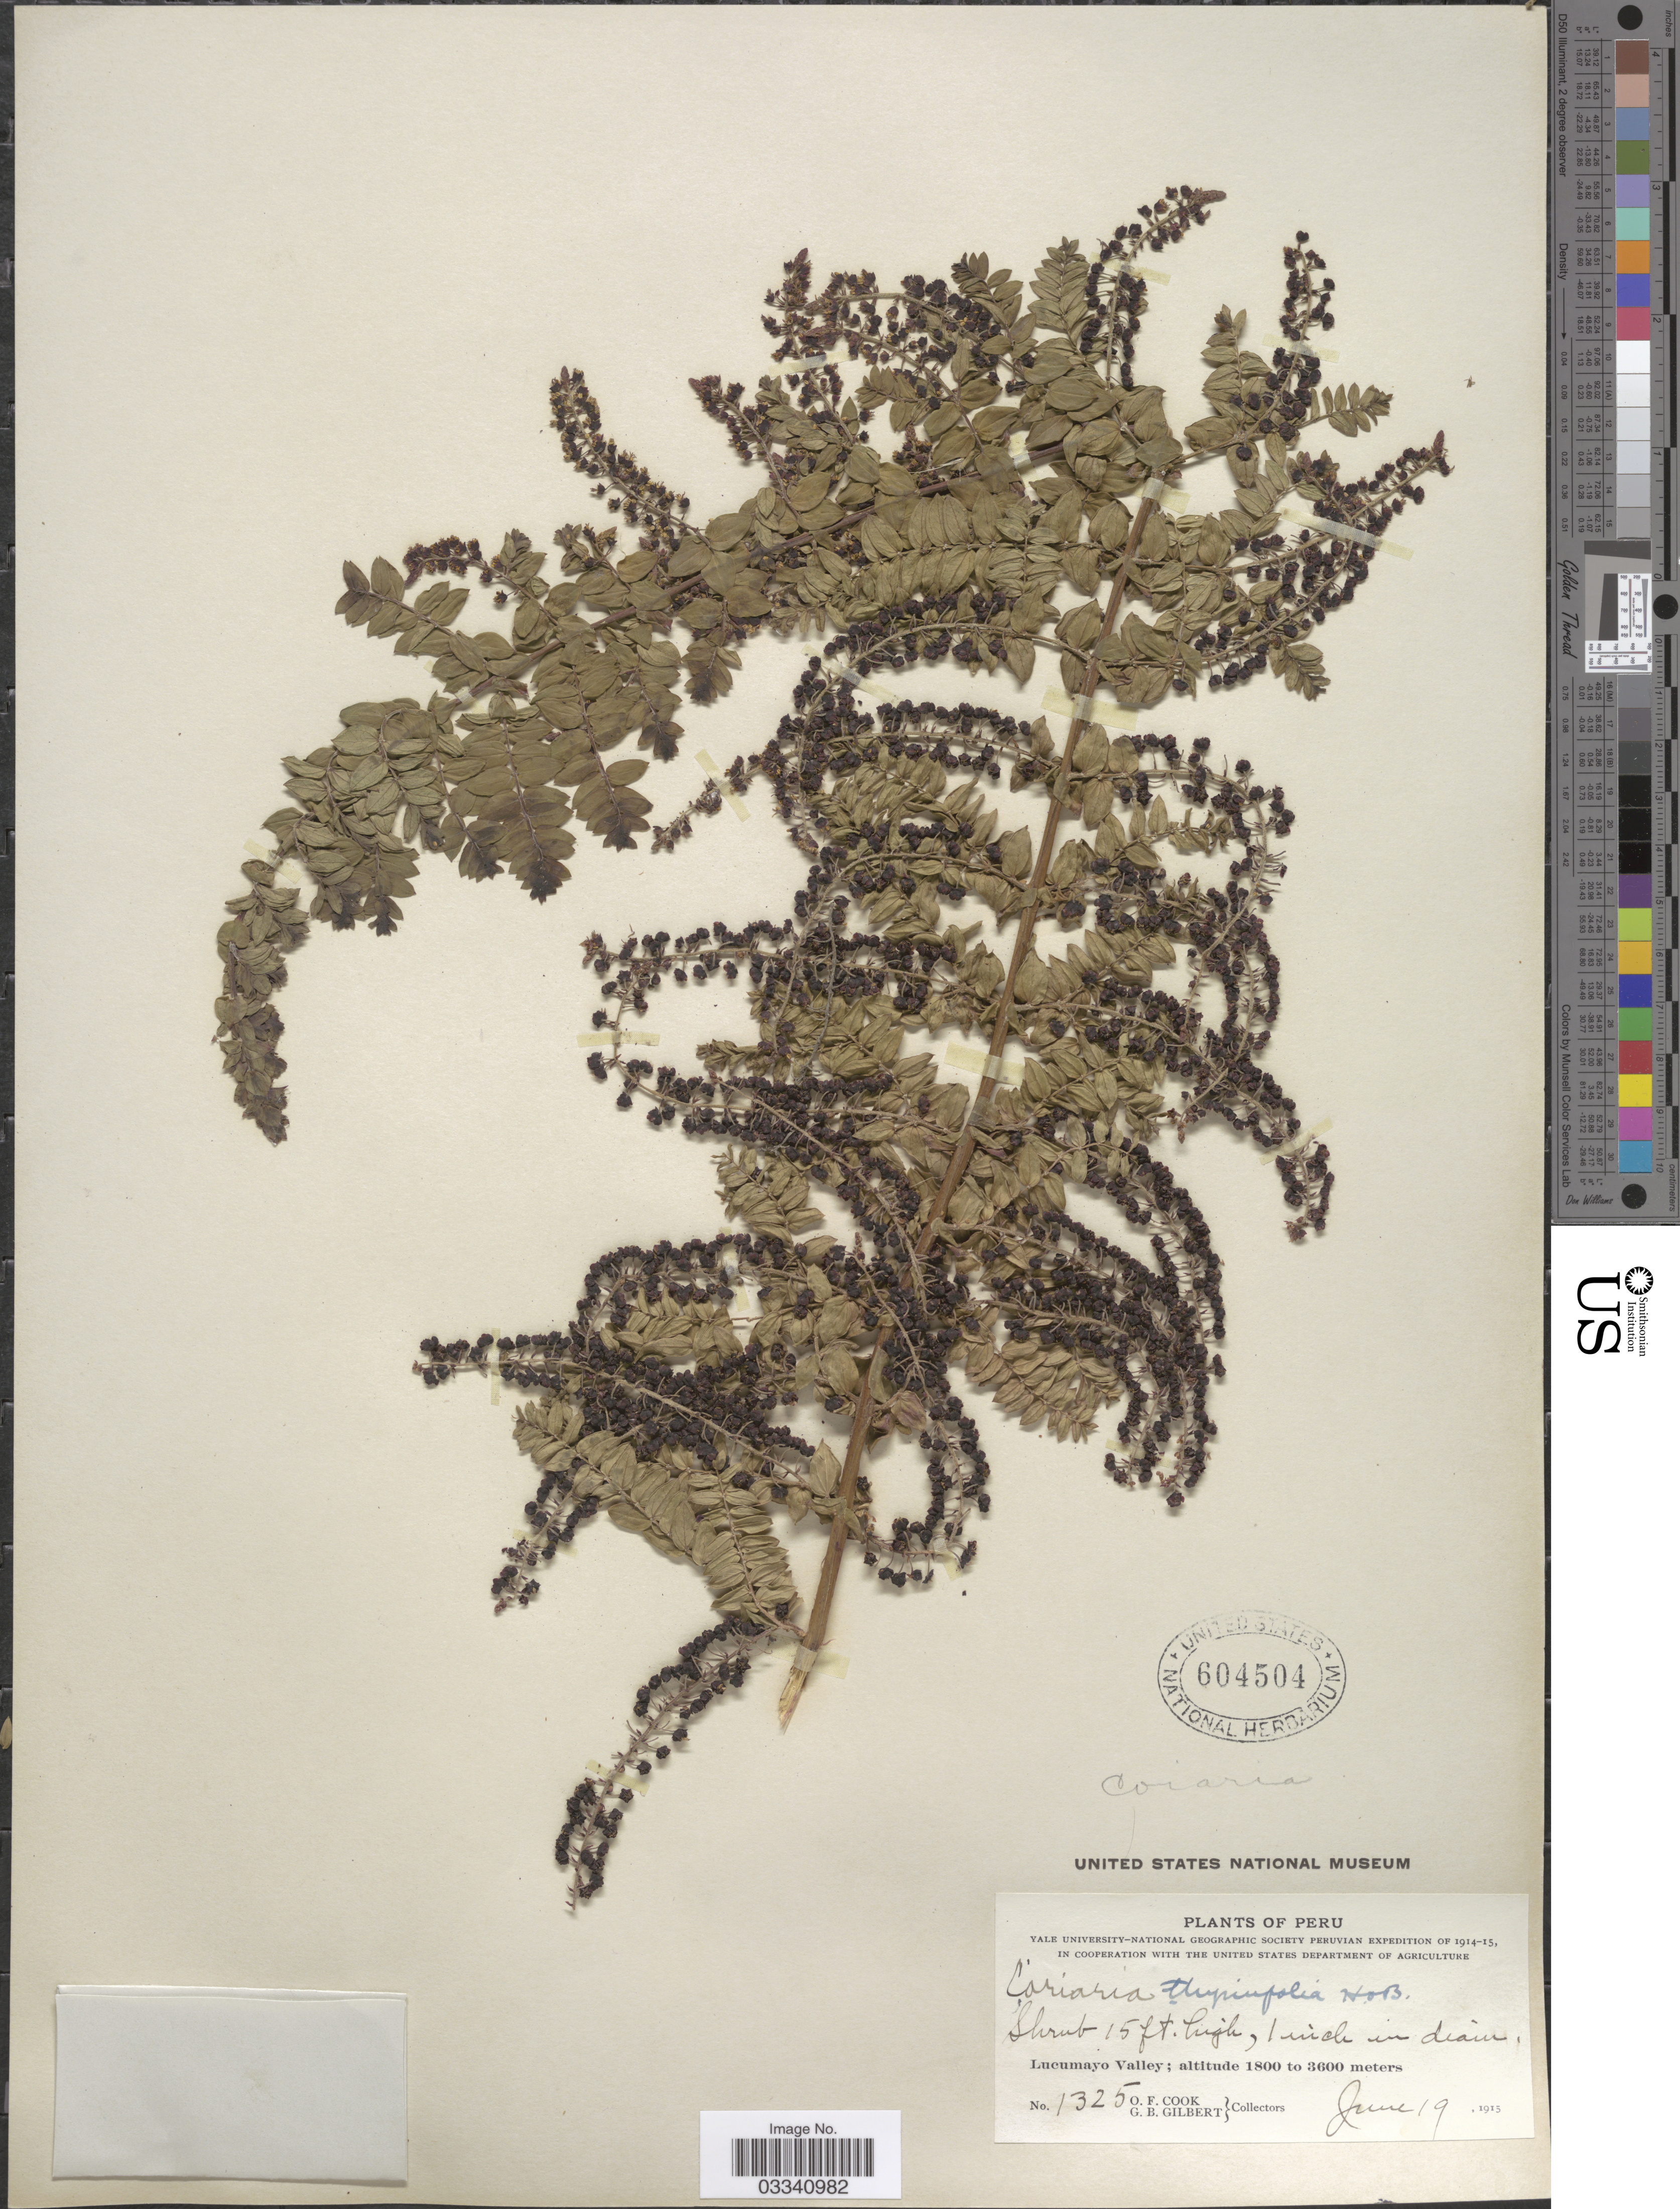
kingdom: Plantae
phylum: Tracheophyta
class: Magnoliopsida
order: Cucurbitales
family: Coriariaceae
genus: Coriaria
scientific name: Coriaria ruscifolia subsp. microphylla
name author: (Poir.) L.E. Skog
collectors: O. F. Cook & G. B. Gilbert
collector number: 1325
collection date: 1915-06-19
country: Peru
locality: Lucumayo Valley.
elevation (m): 1800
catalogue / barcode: US 604504